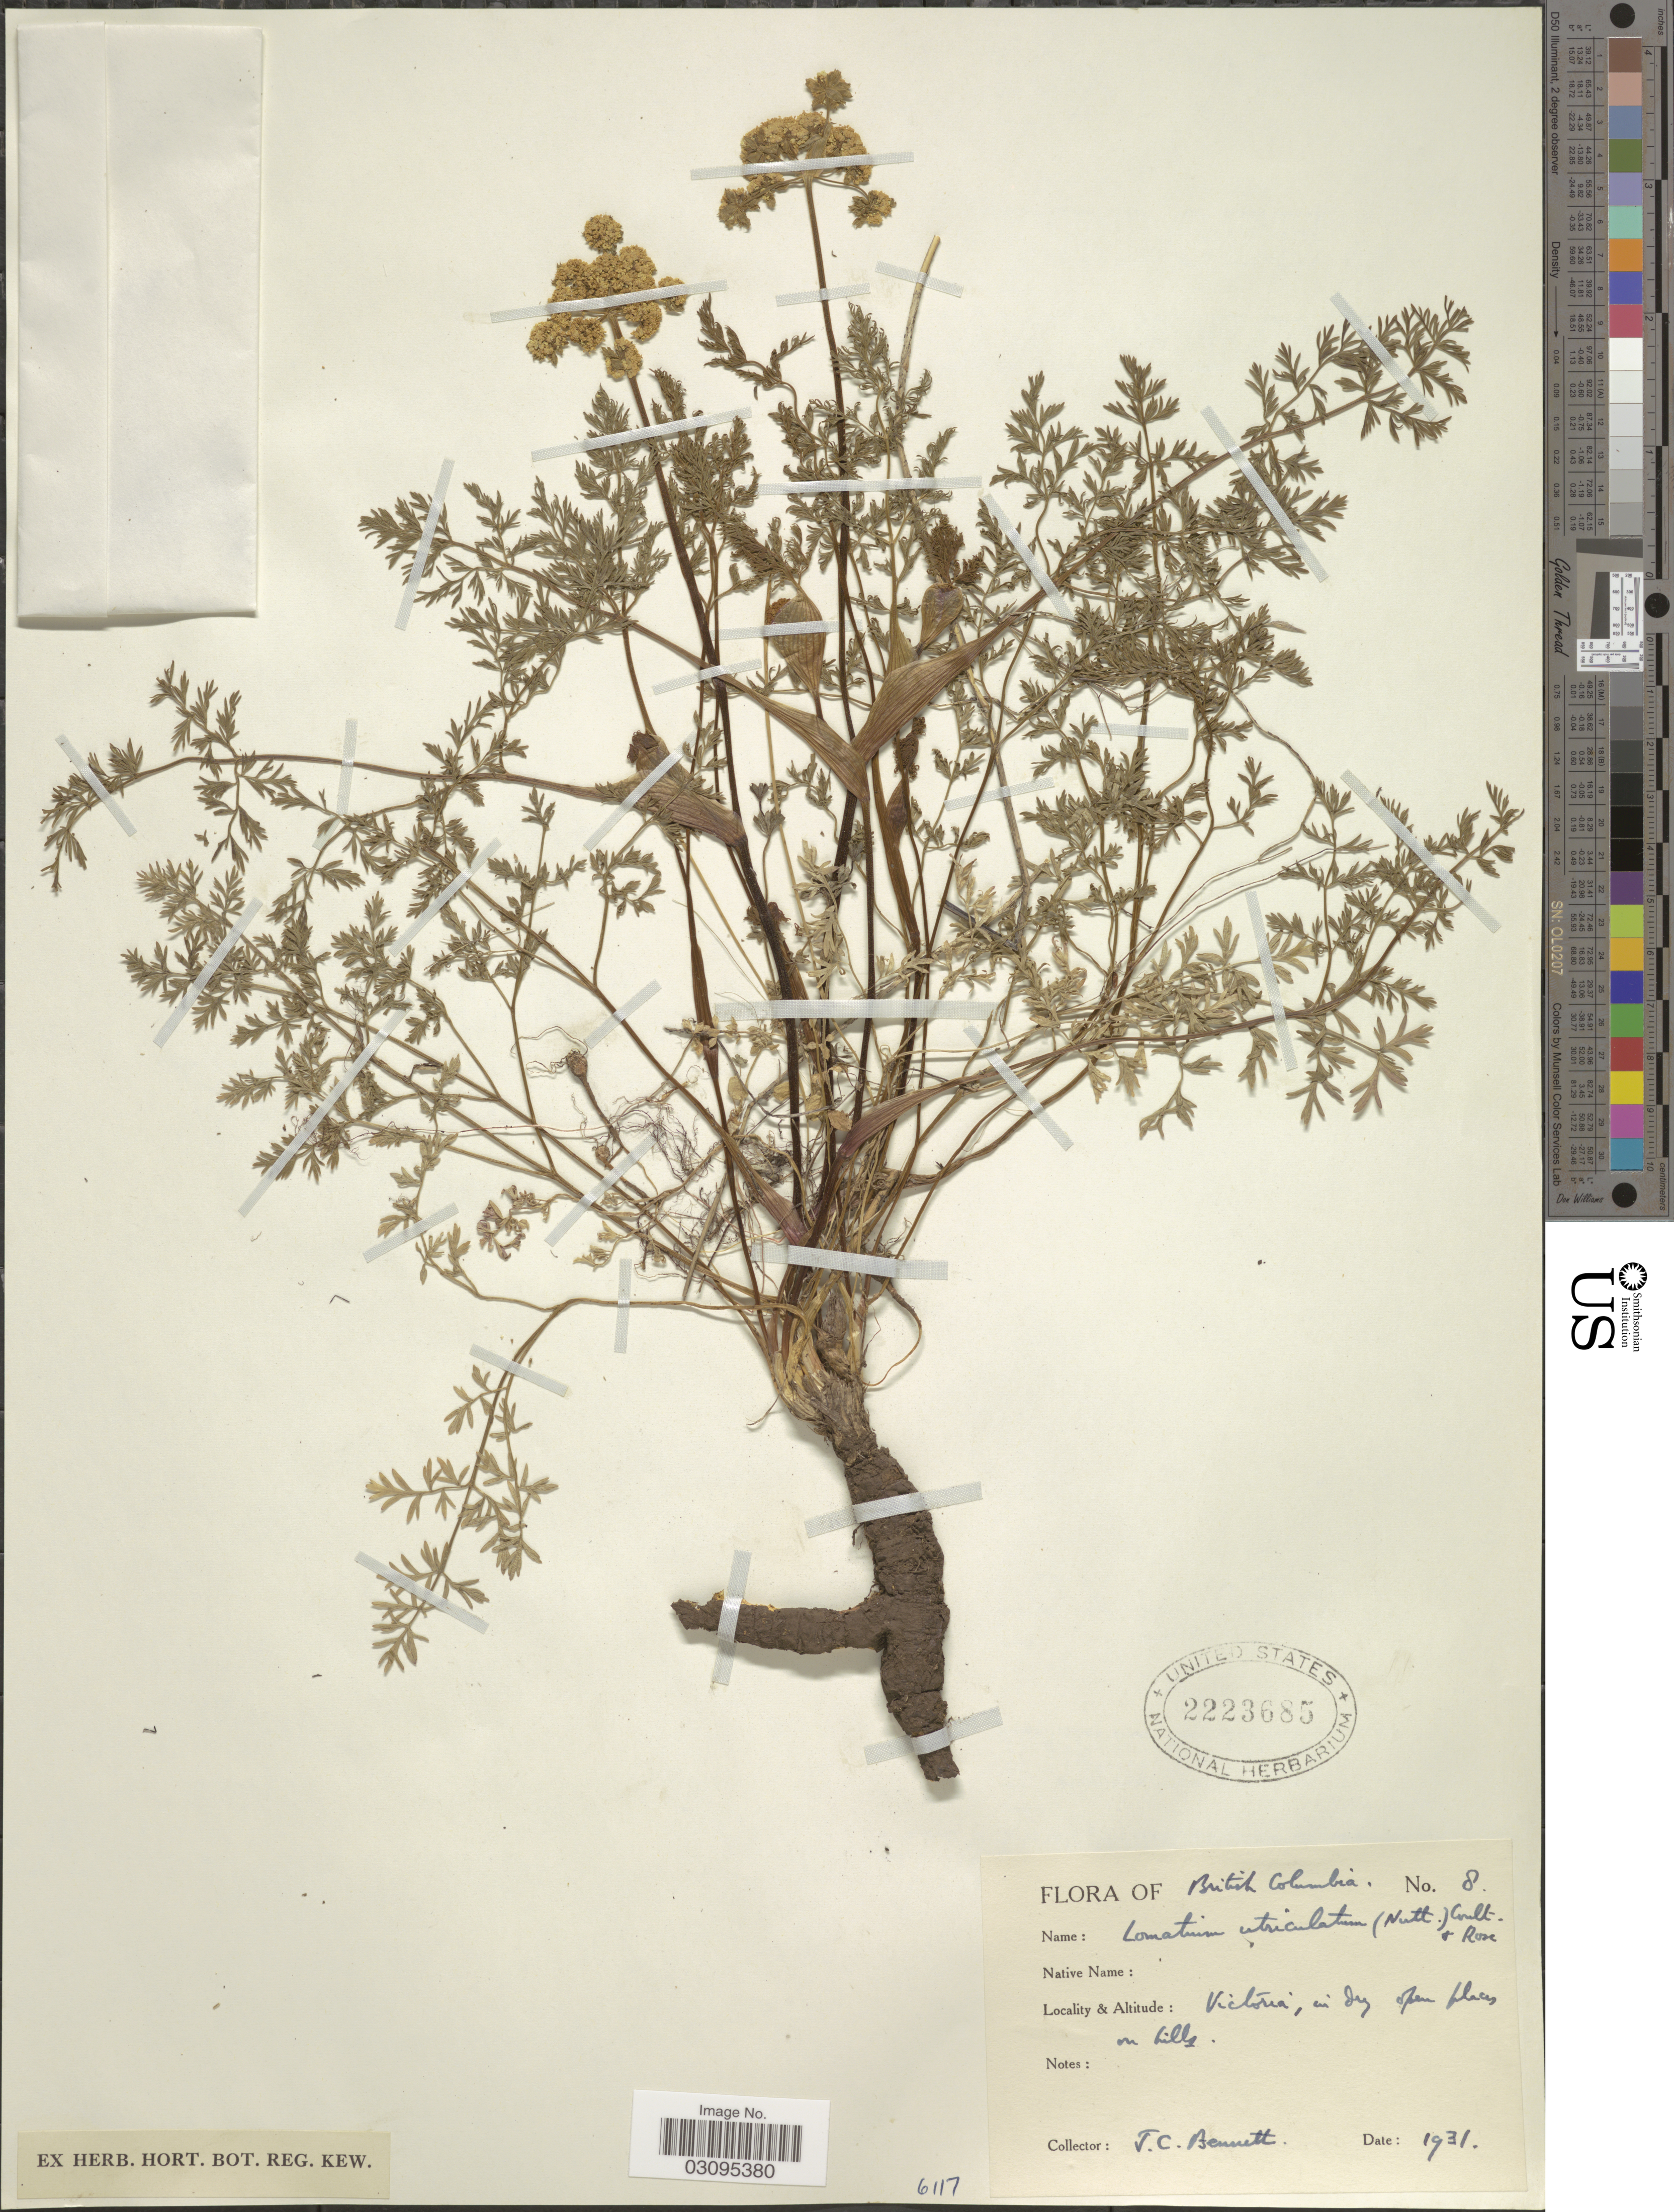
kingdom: Plantae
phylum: Tracheophyta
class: Magnoliopsida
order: Apiales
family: Apiaceae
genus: Lomatium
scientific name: Lomatium utriculatum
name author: (Nutt. ex Torr. & A. Gray) J.M. Coult. & Rose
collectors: J. Bennett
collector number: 8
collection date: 1931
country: Canada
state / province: British Columbia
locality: Victoria, in dry open places on hills.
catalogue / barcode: US 2223685